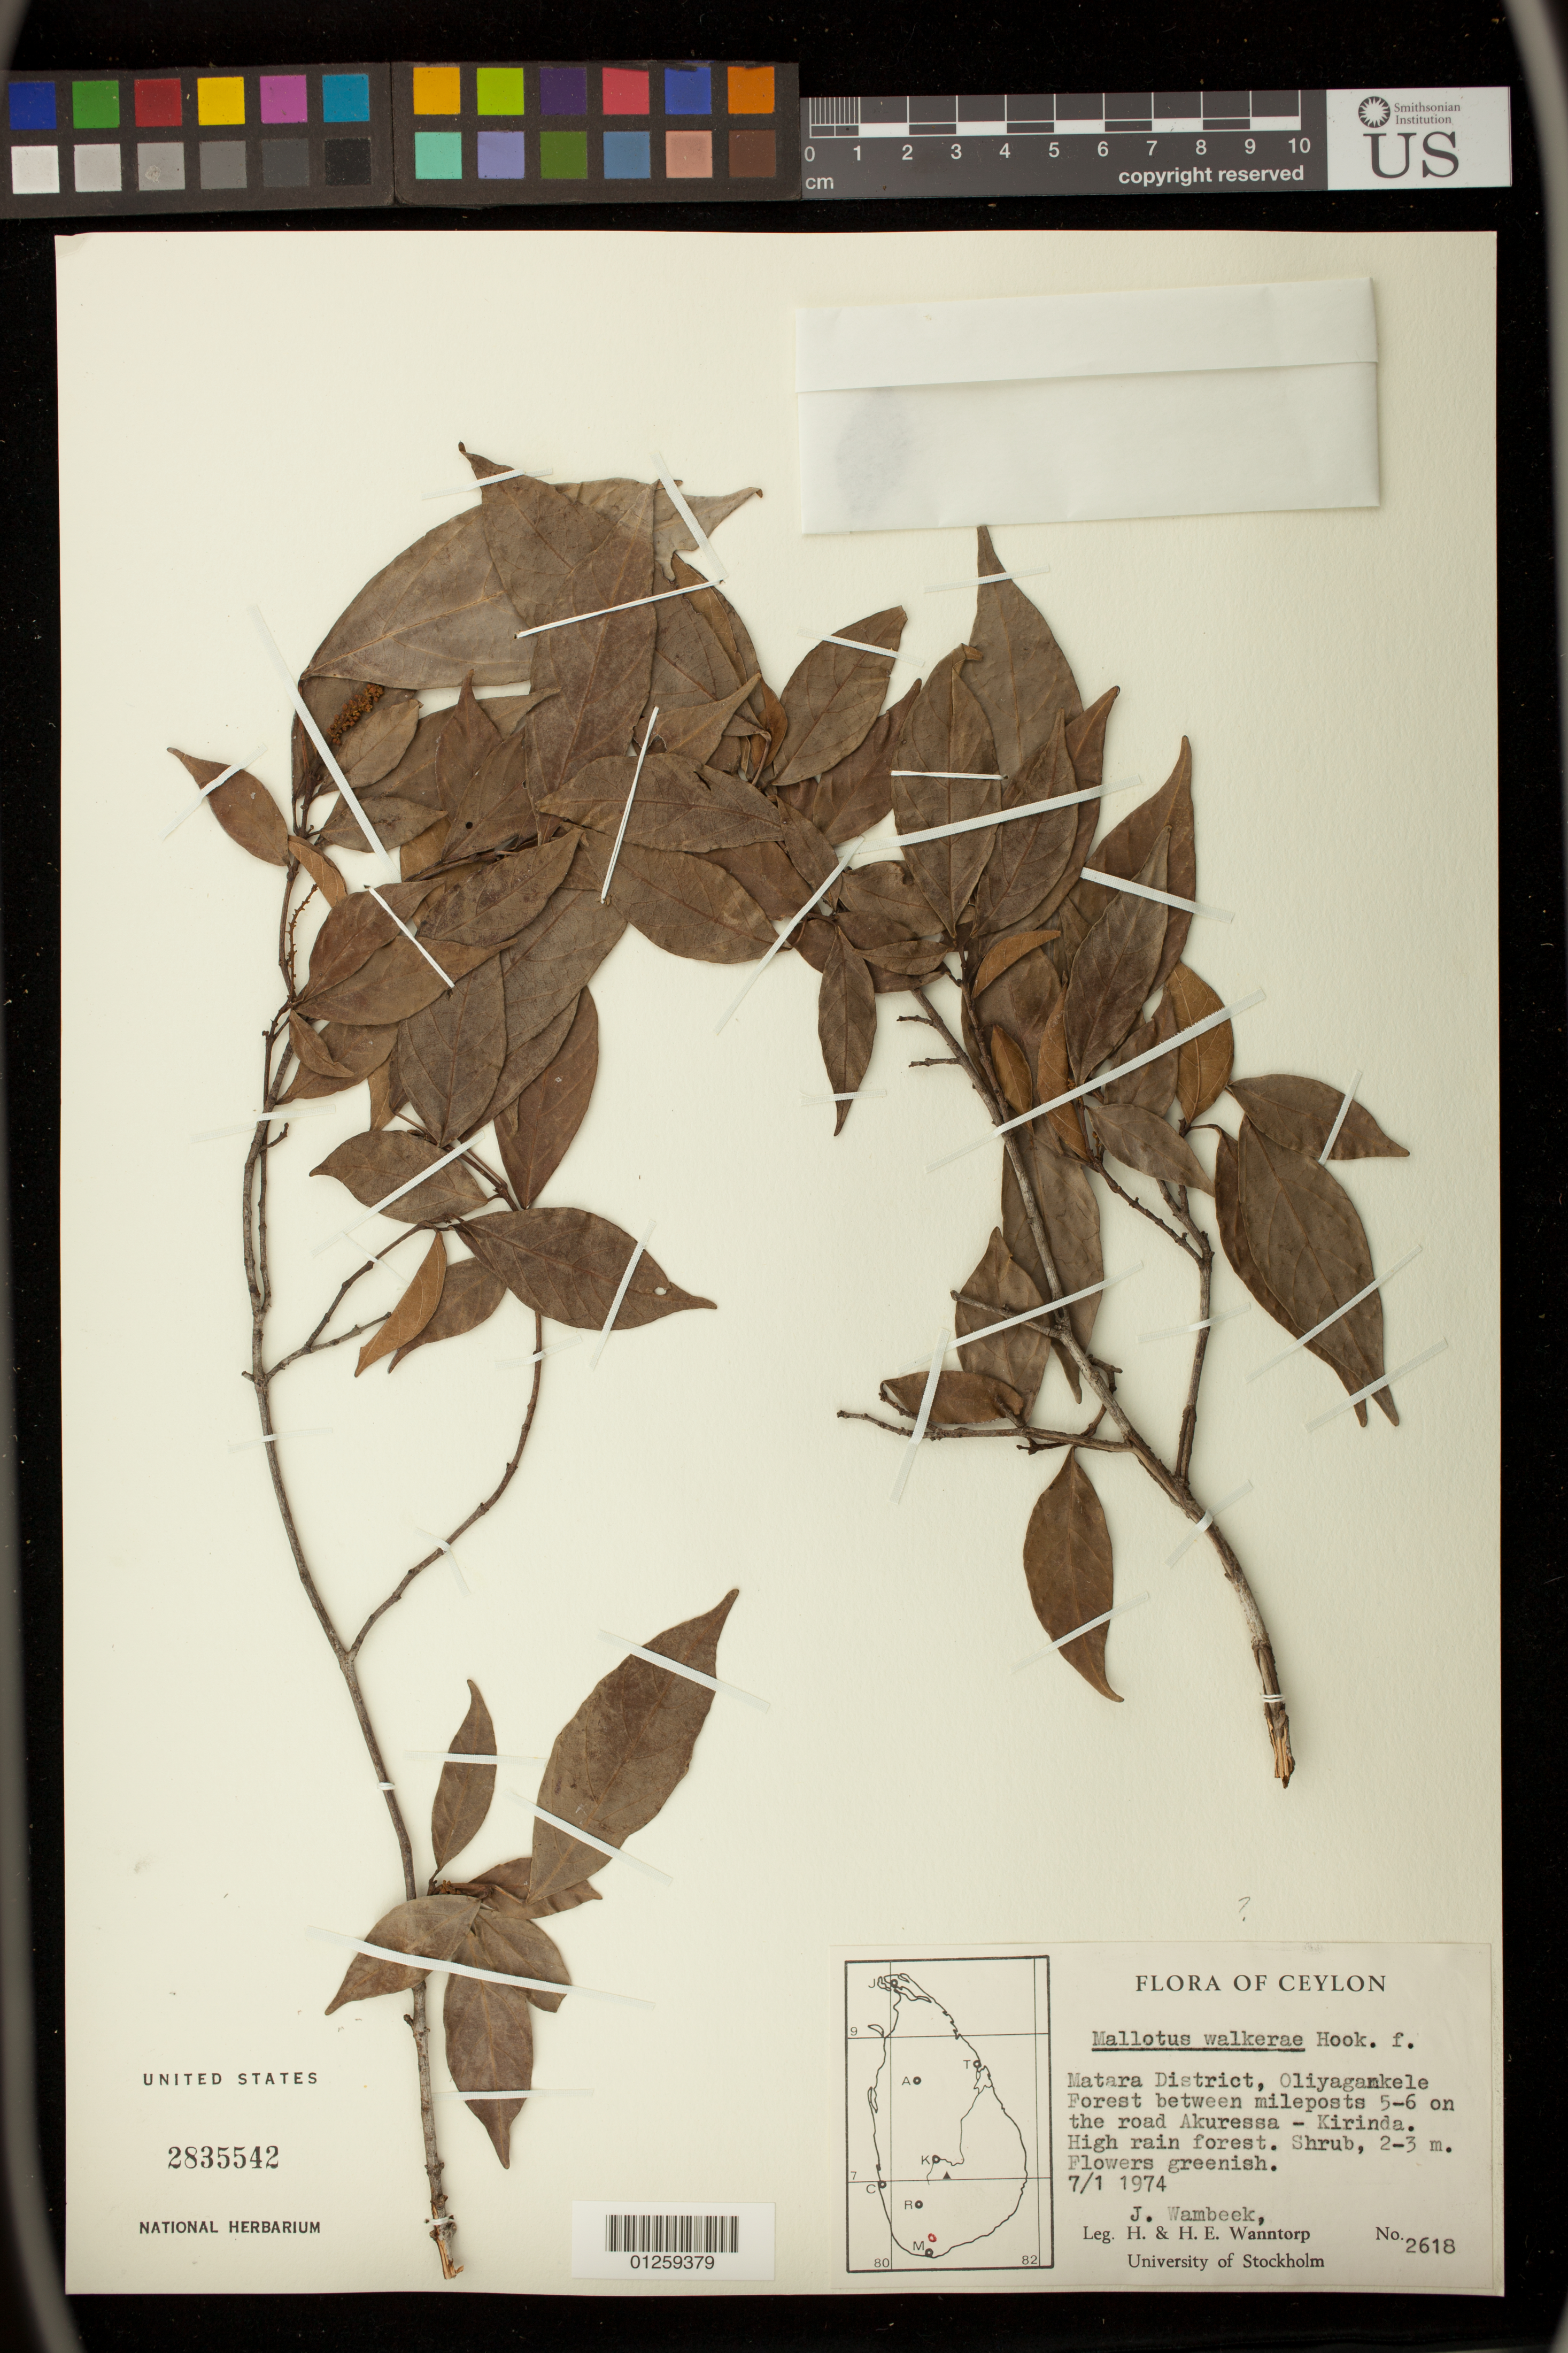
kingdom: Plantae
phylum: Tracheophyta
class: Magnoliopsida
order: Malpighiales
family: Euphorbiaceae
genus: Mallotus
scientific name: Mallotus resinosus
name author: (Blanco) Merr.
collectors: J. Wambeek, H. Wanntorp & H. Wanntorp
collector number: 2618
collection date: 1974-01-07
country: Sri Lanka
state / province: Southern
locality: Matara District, Oliyagankele Forest between mileposts 5-6 on the road Akuressa-Kirinda.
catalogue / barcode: US 2835542